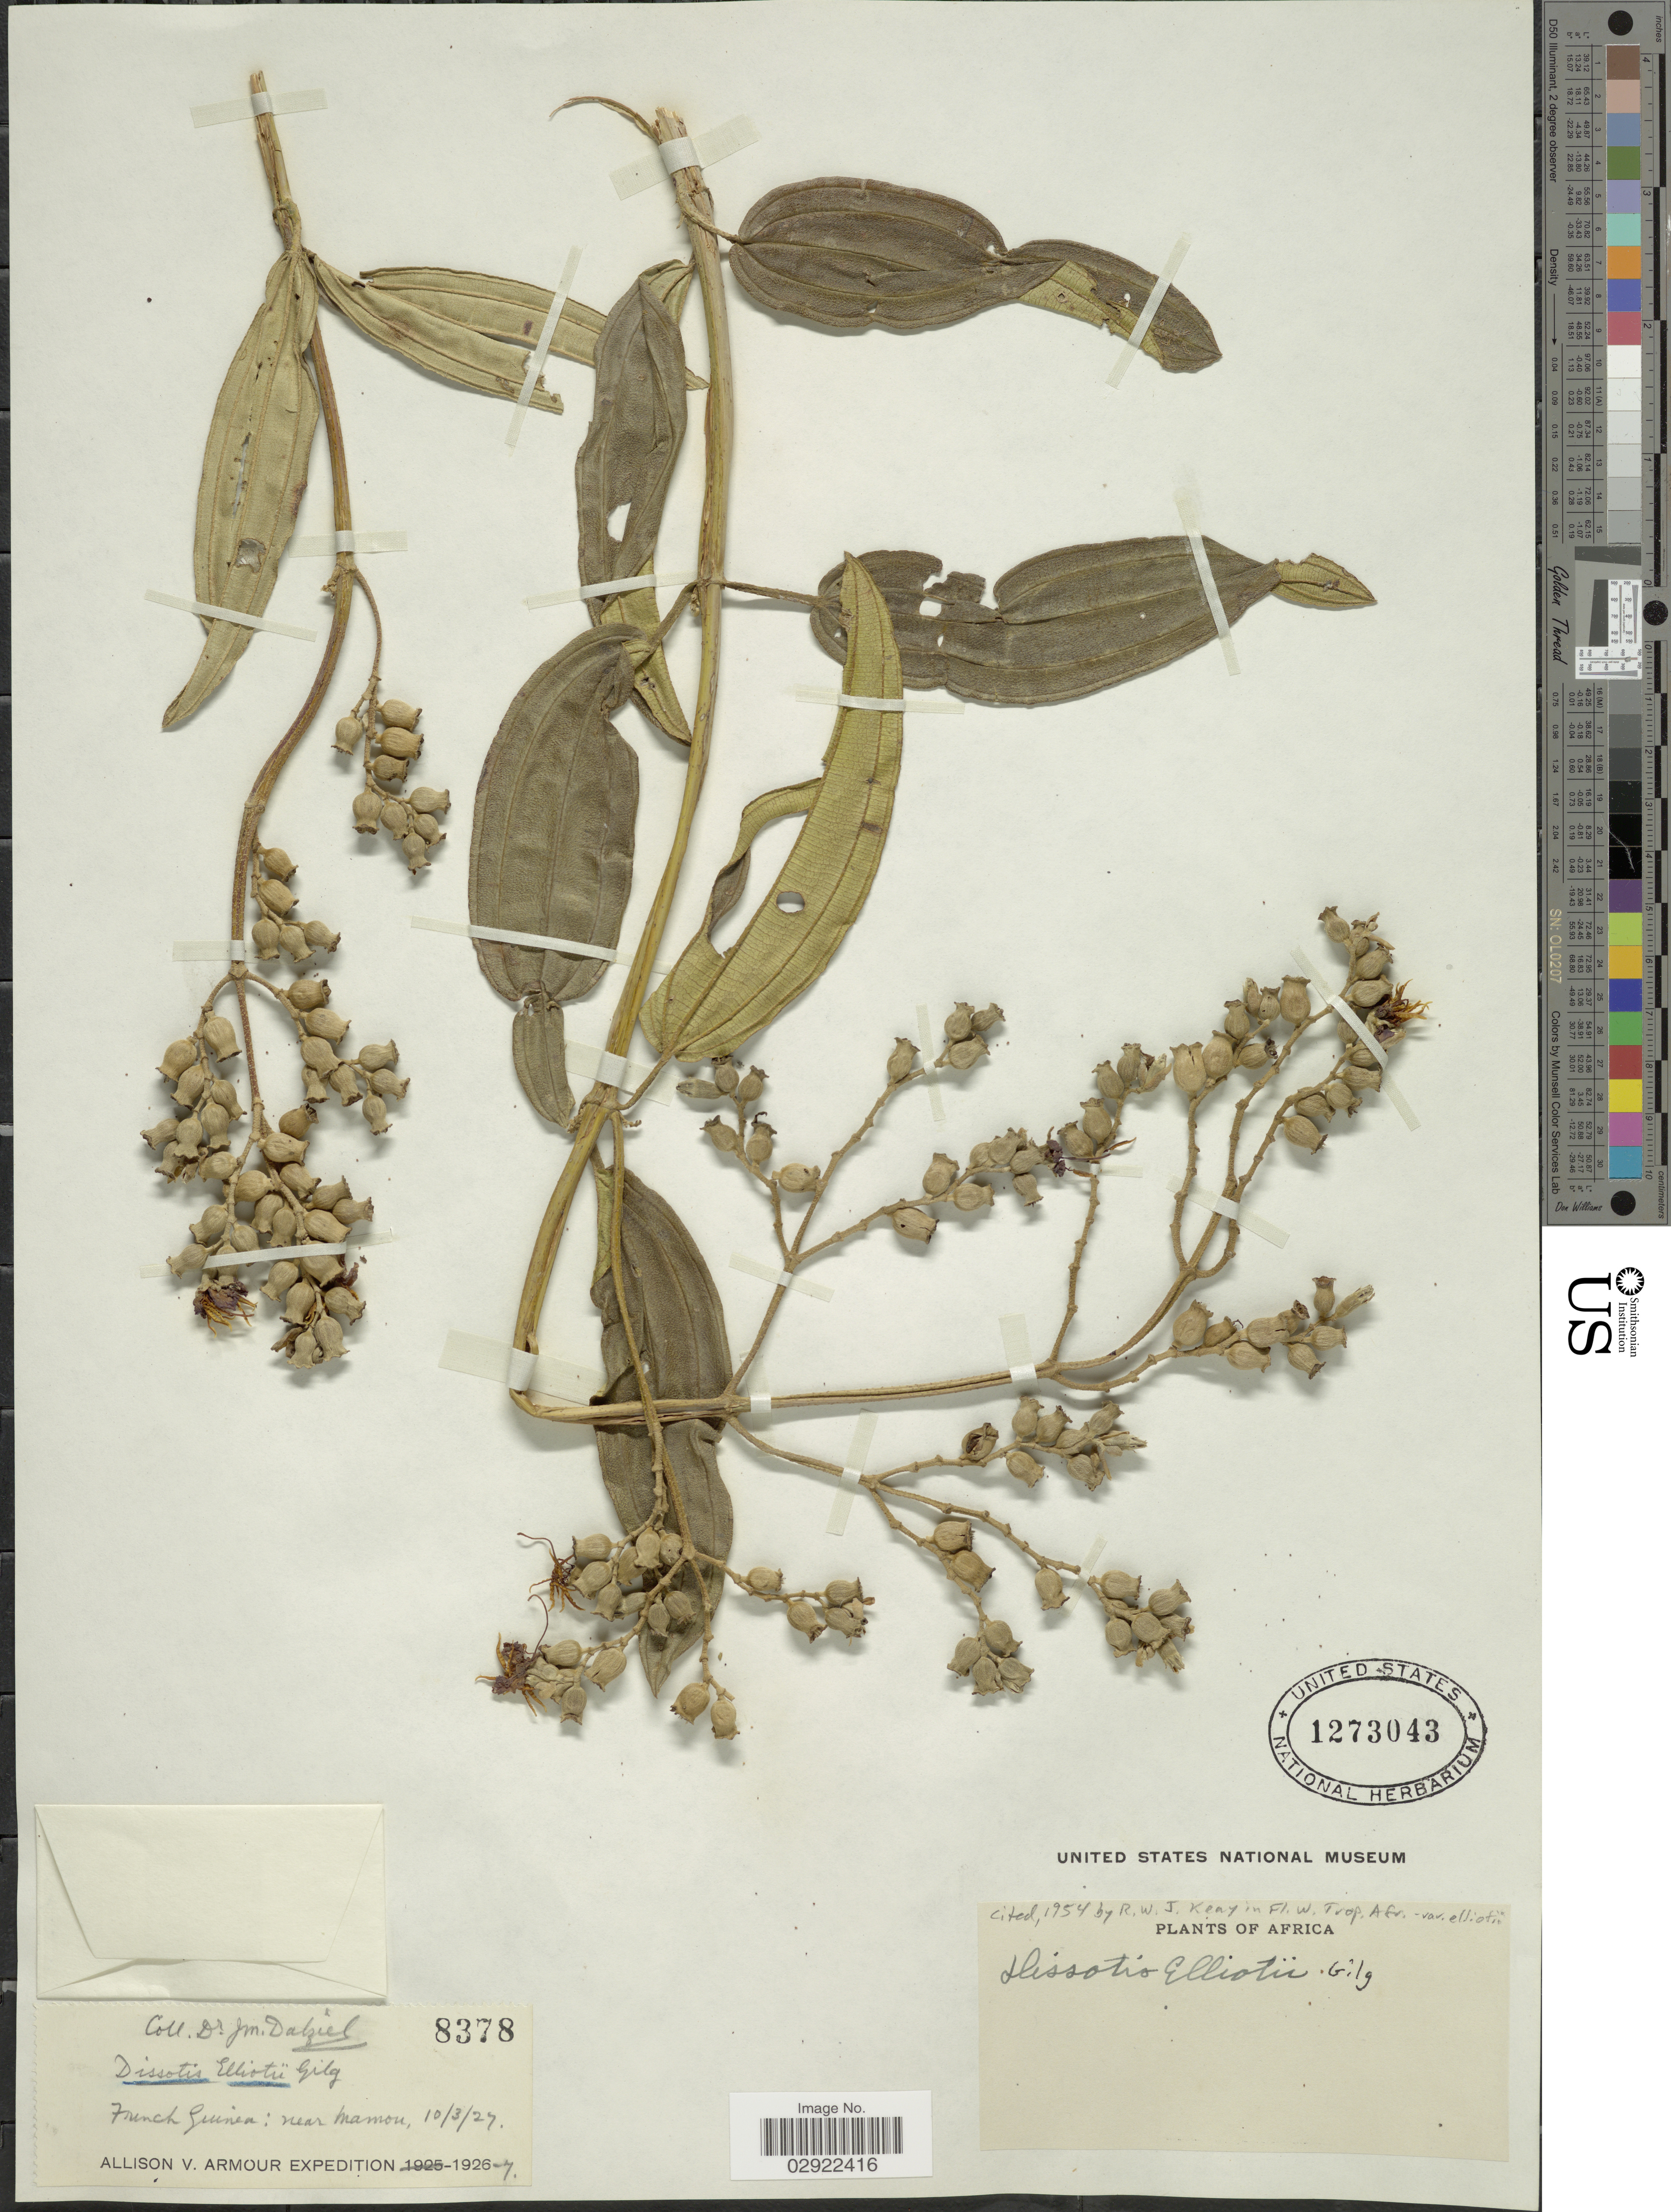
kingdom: Plantae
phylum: Tracheophyta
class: Magnoliopsida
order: Myrtales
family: Melastomataceae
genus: Rosettea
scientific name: Rosettea elliotii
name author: (Gilg) Ver.-Lib. & G. Kadereit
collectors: J. Dalziel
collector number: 8378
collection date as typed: Transcribed d/m/y: 10/3/27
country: Guinea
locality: French Guinea: near Mamou. Africa.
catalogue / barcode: US 1273043